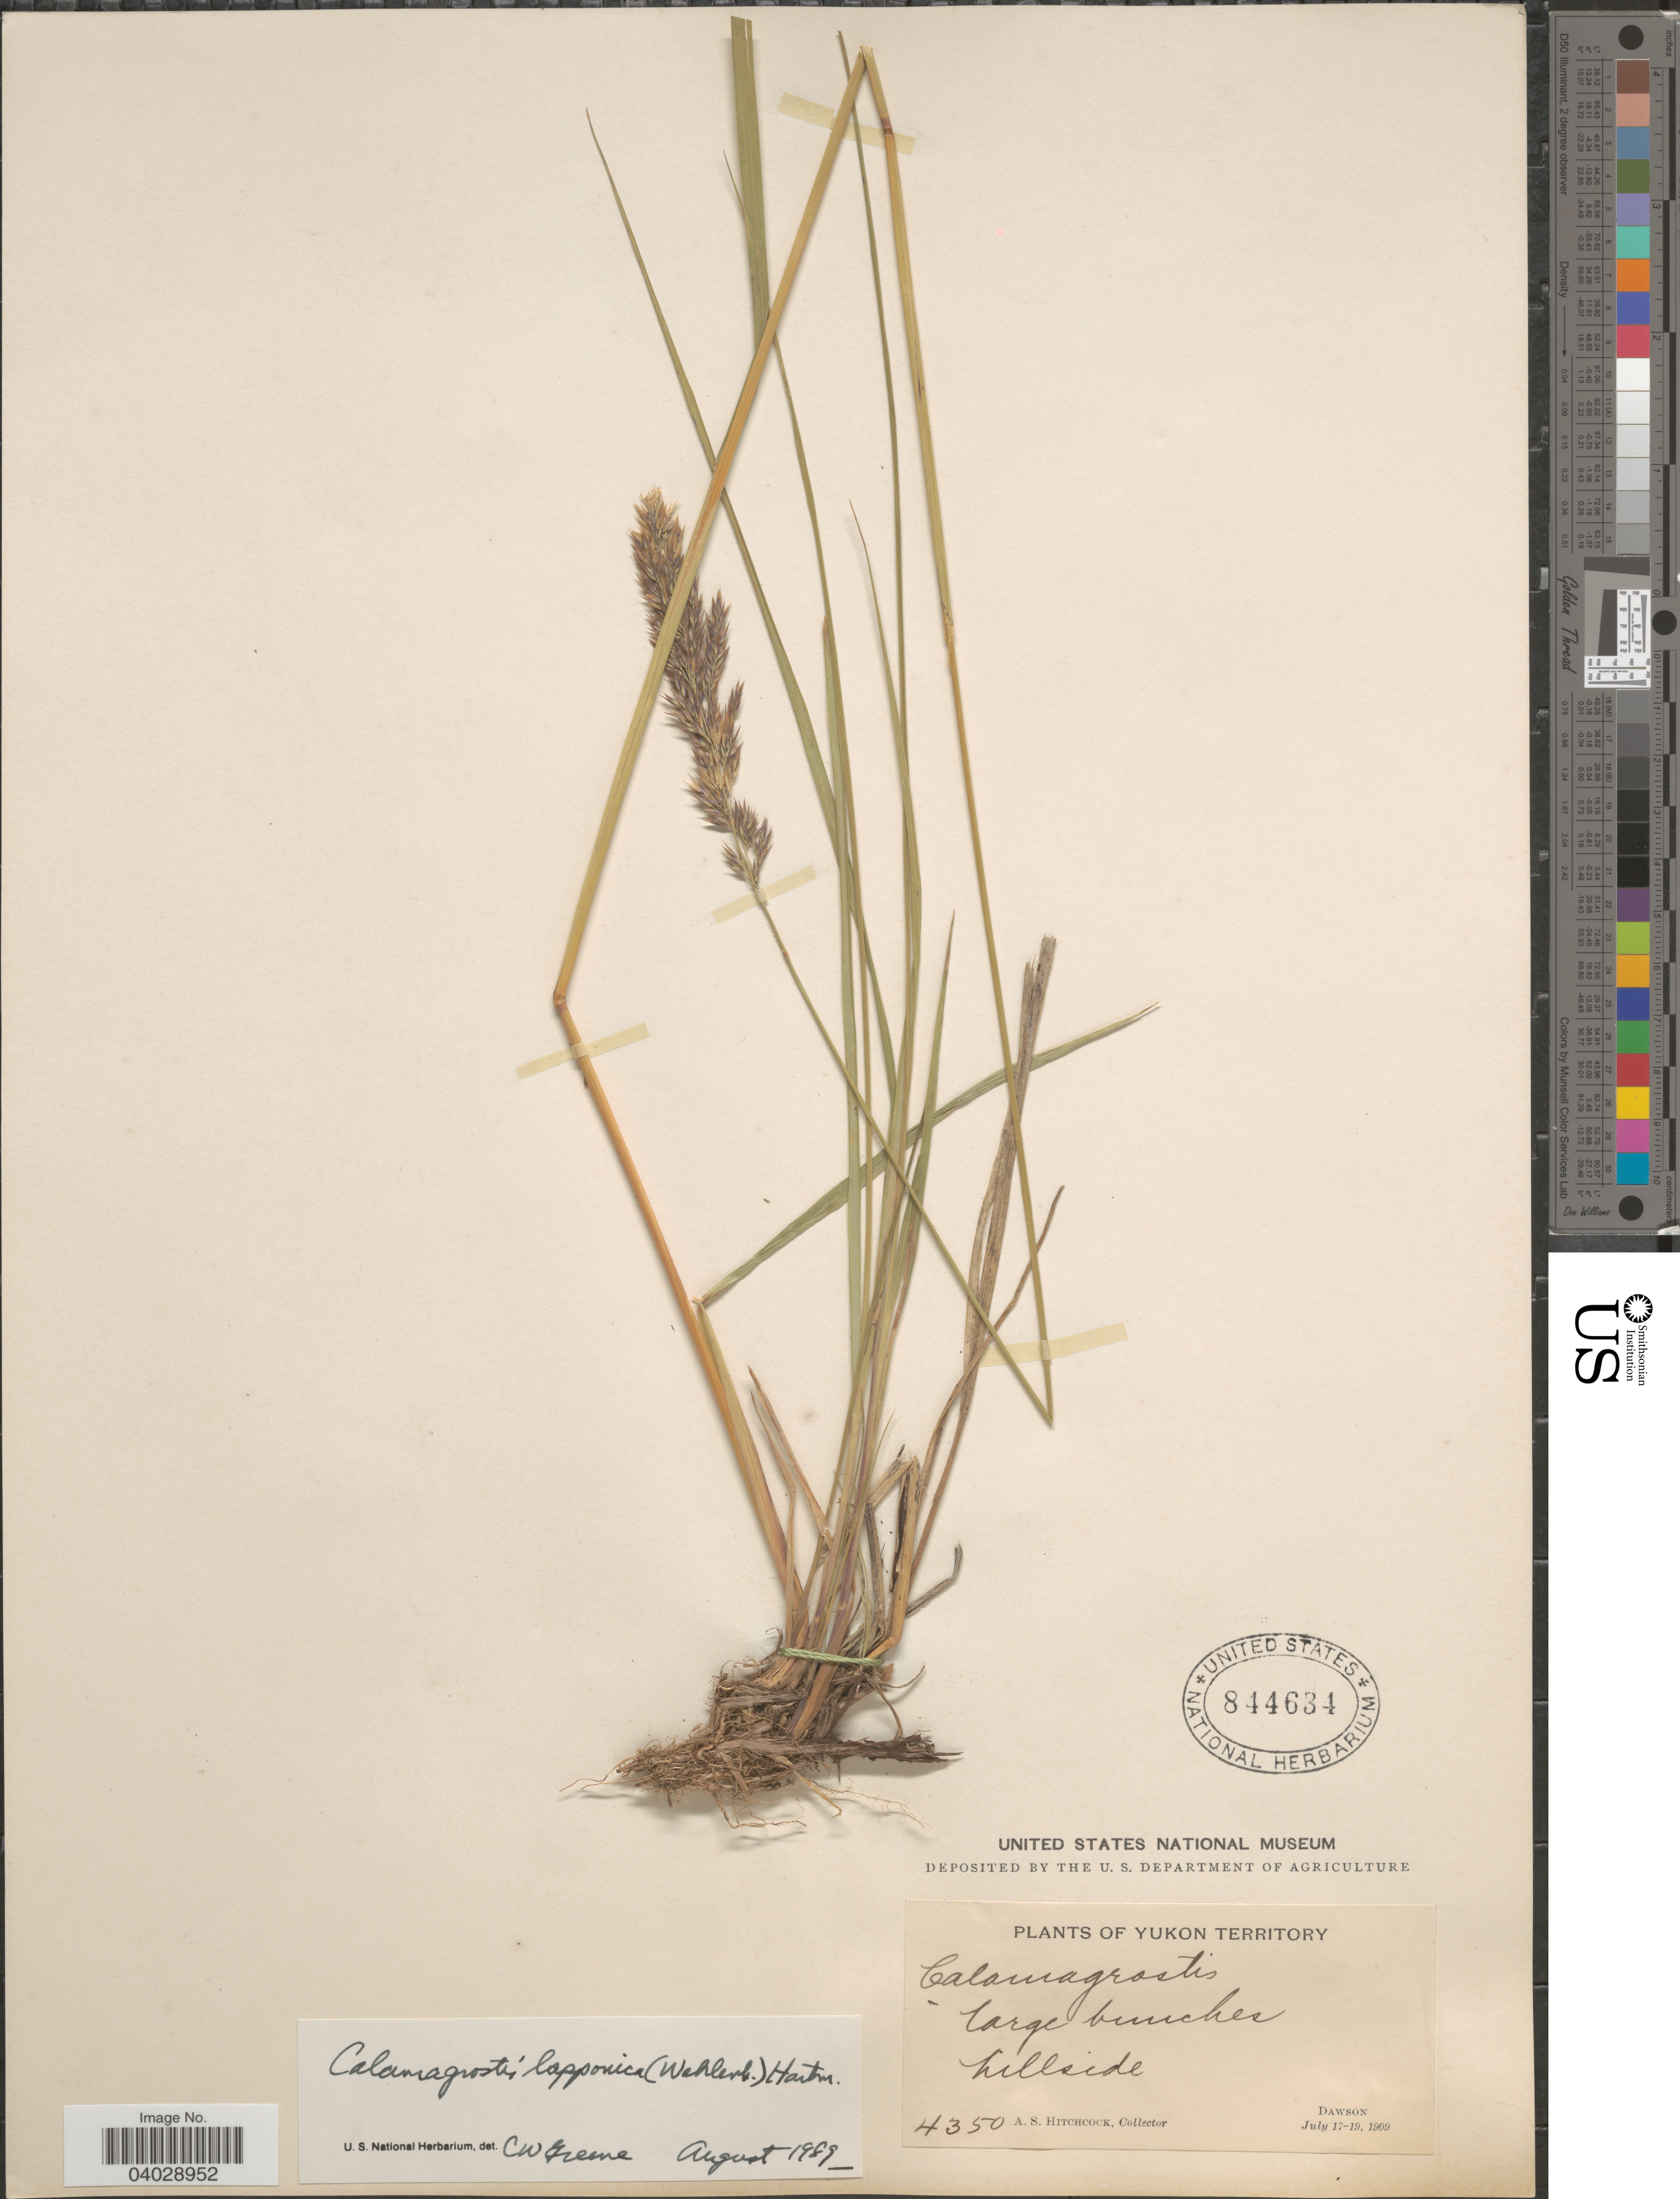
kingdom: Plantae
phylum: Tracheophyta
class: Liliopsida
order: Poales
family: Poaceae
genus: Calamagrostis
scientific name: Calamagrostis lapponica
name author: (Wahlenb.) Hartm.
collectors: A. S. Hitchcock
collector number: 4350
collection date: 1909-07-17/1909-07-19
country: Canada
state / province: Yukon Territory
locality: Dawson.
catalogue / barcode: US 844634